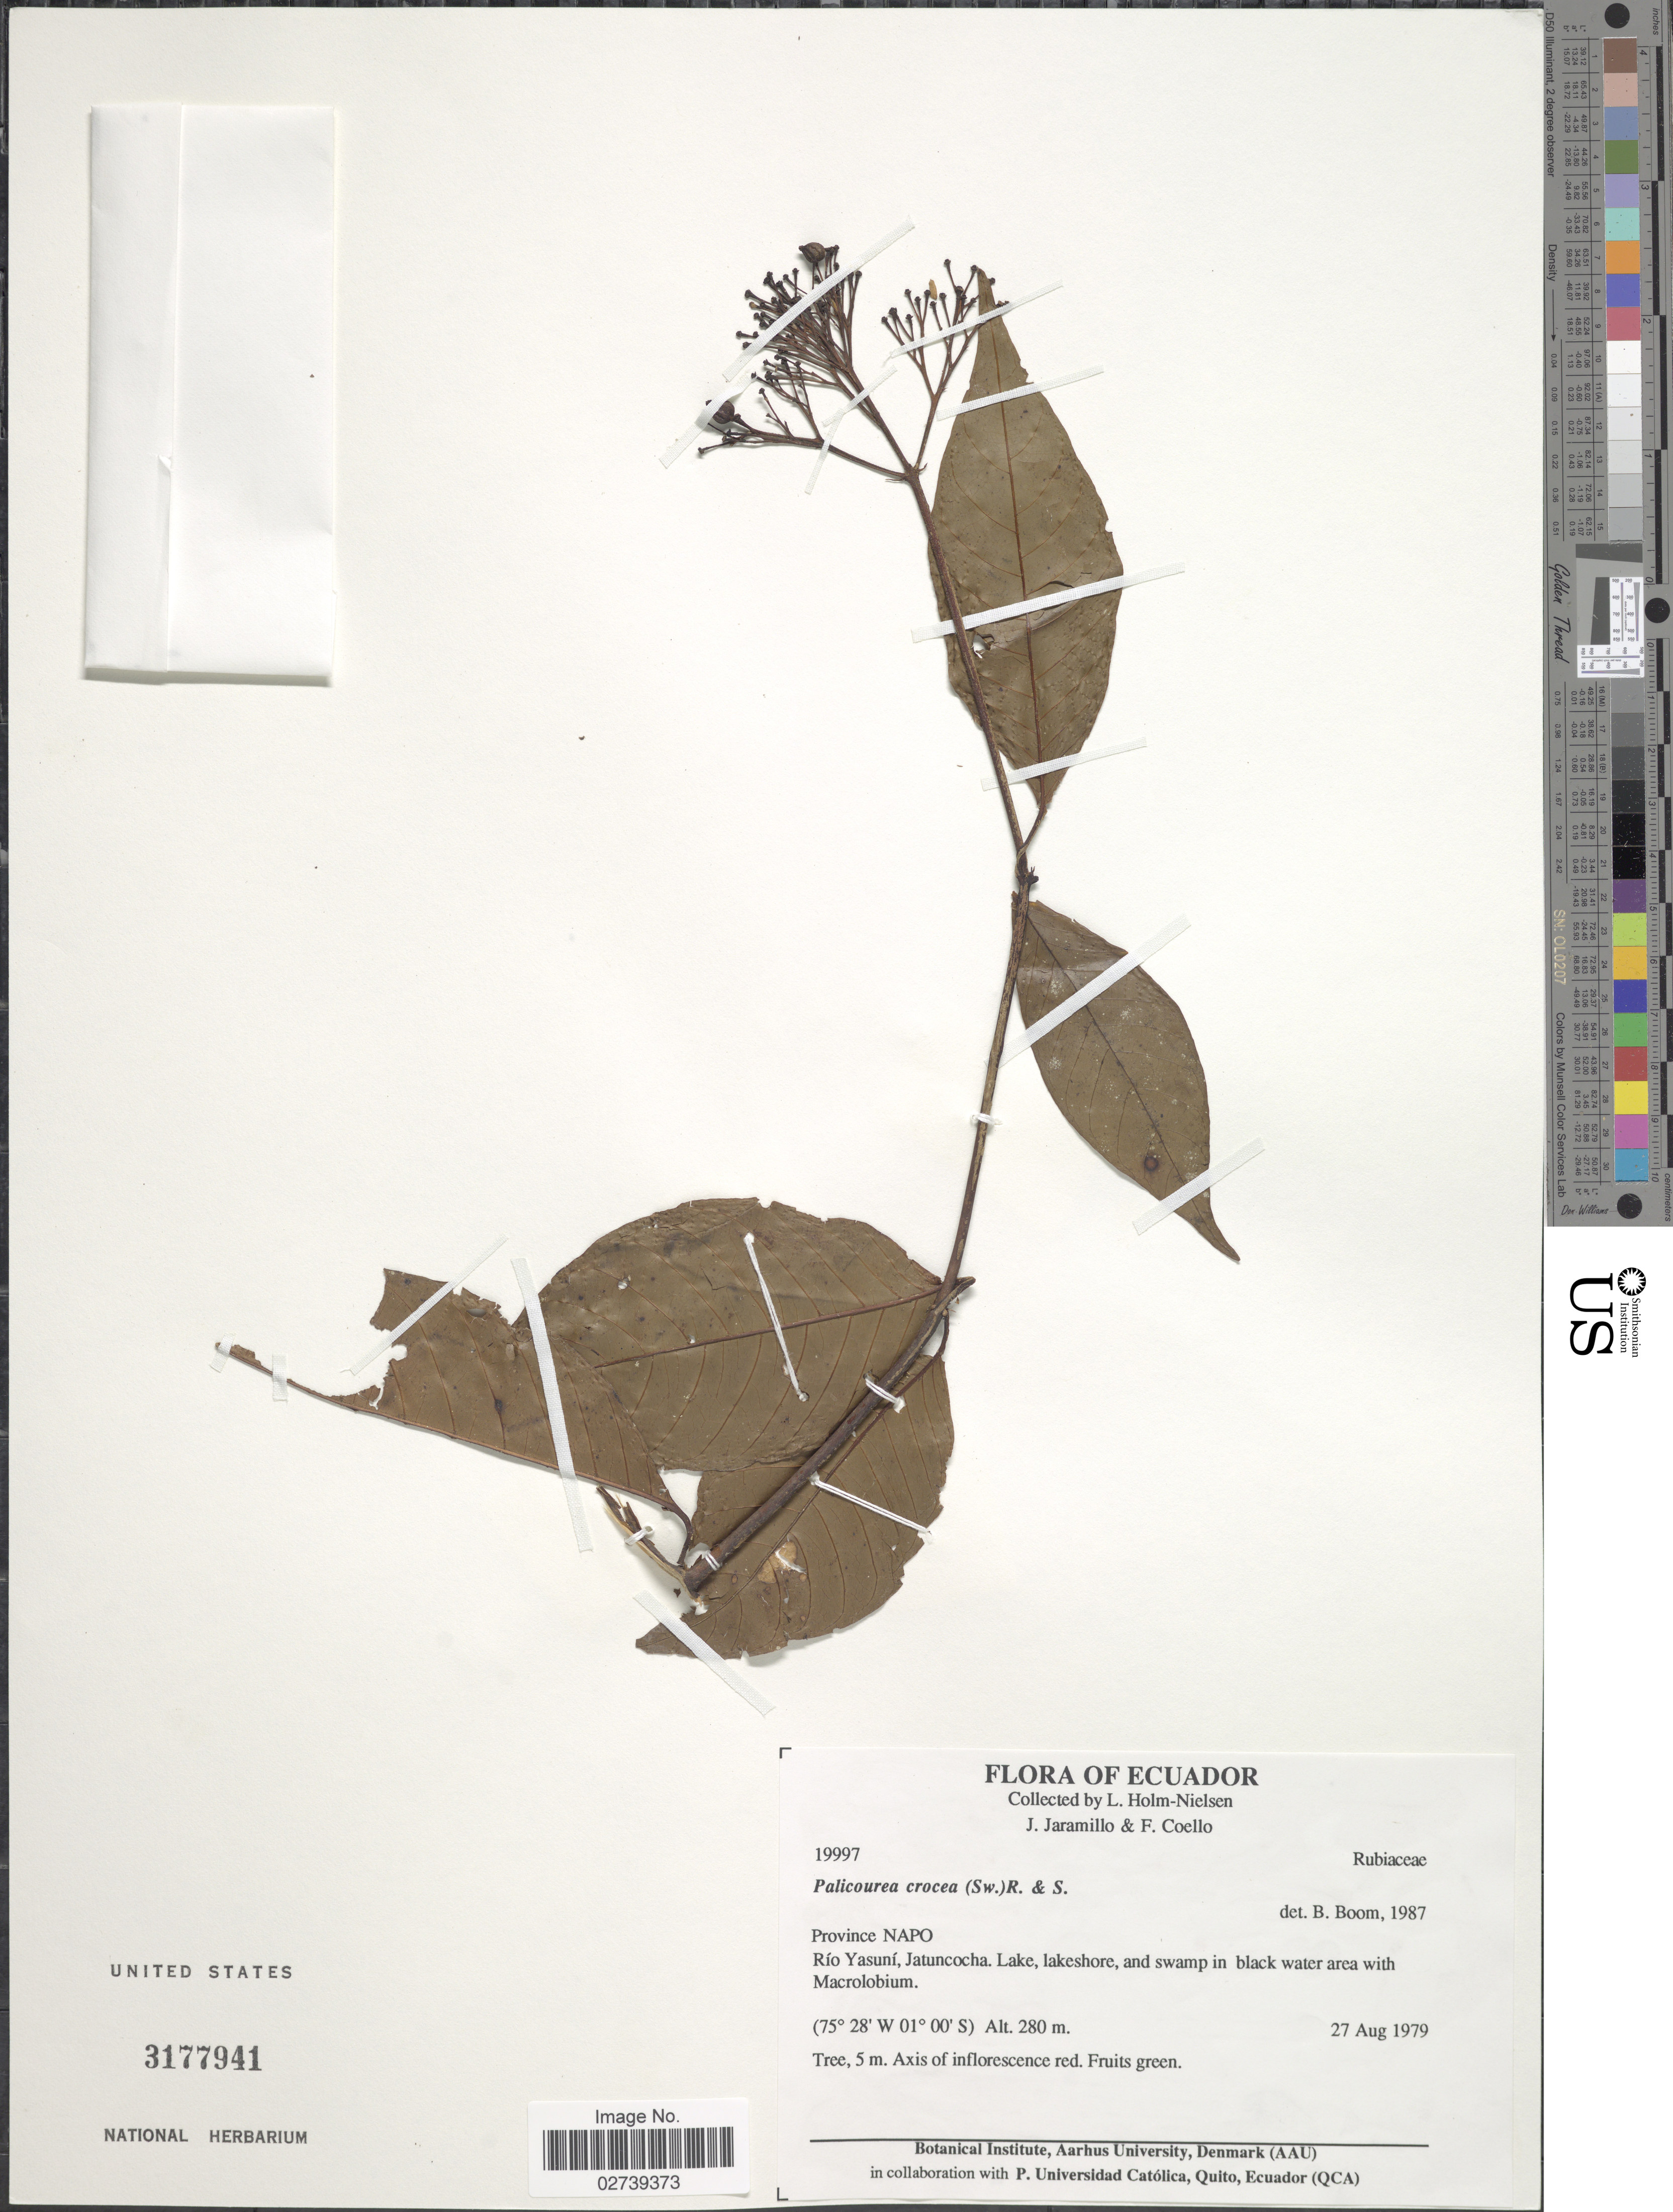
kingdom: Plantae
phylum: Tracheophyta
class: Magnoliopsida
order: Gentianales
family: Rubiaceae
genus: Palicourea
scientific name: Palicourea crocea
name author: (Sw.) Schult.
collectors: L. Holm-Nielsen, J. Jaramillo & F. Coello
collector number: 19997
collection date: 1979-08-27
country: Ecuador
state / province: Napo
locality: Rio Yasuni, Jatuncocha, Lake, lakeshore, and swamp in black water area with Macrolobium.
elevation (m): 280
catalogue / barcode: US 3177941